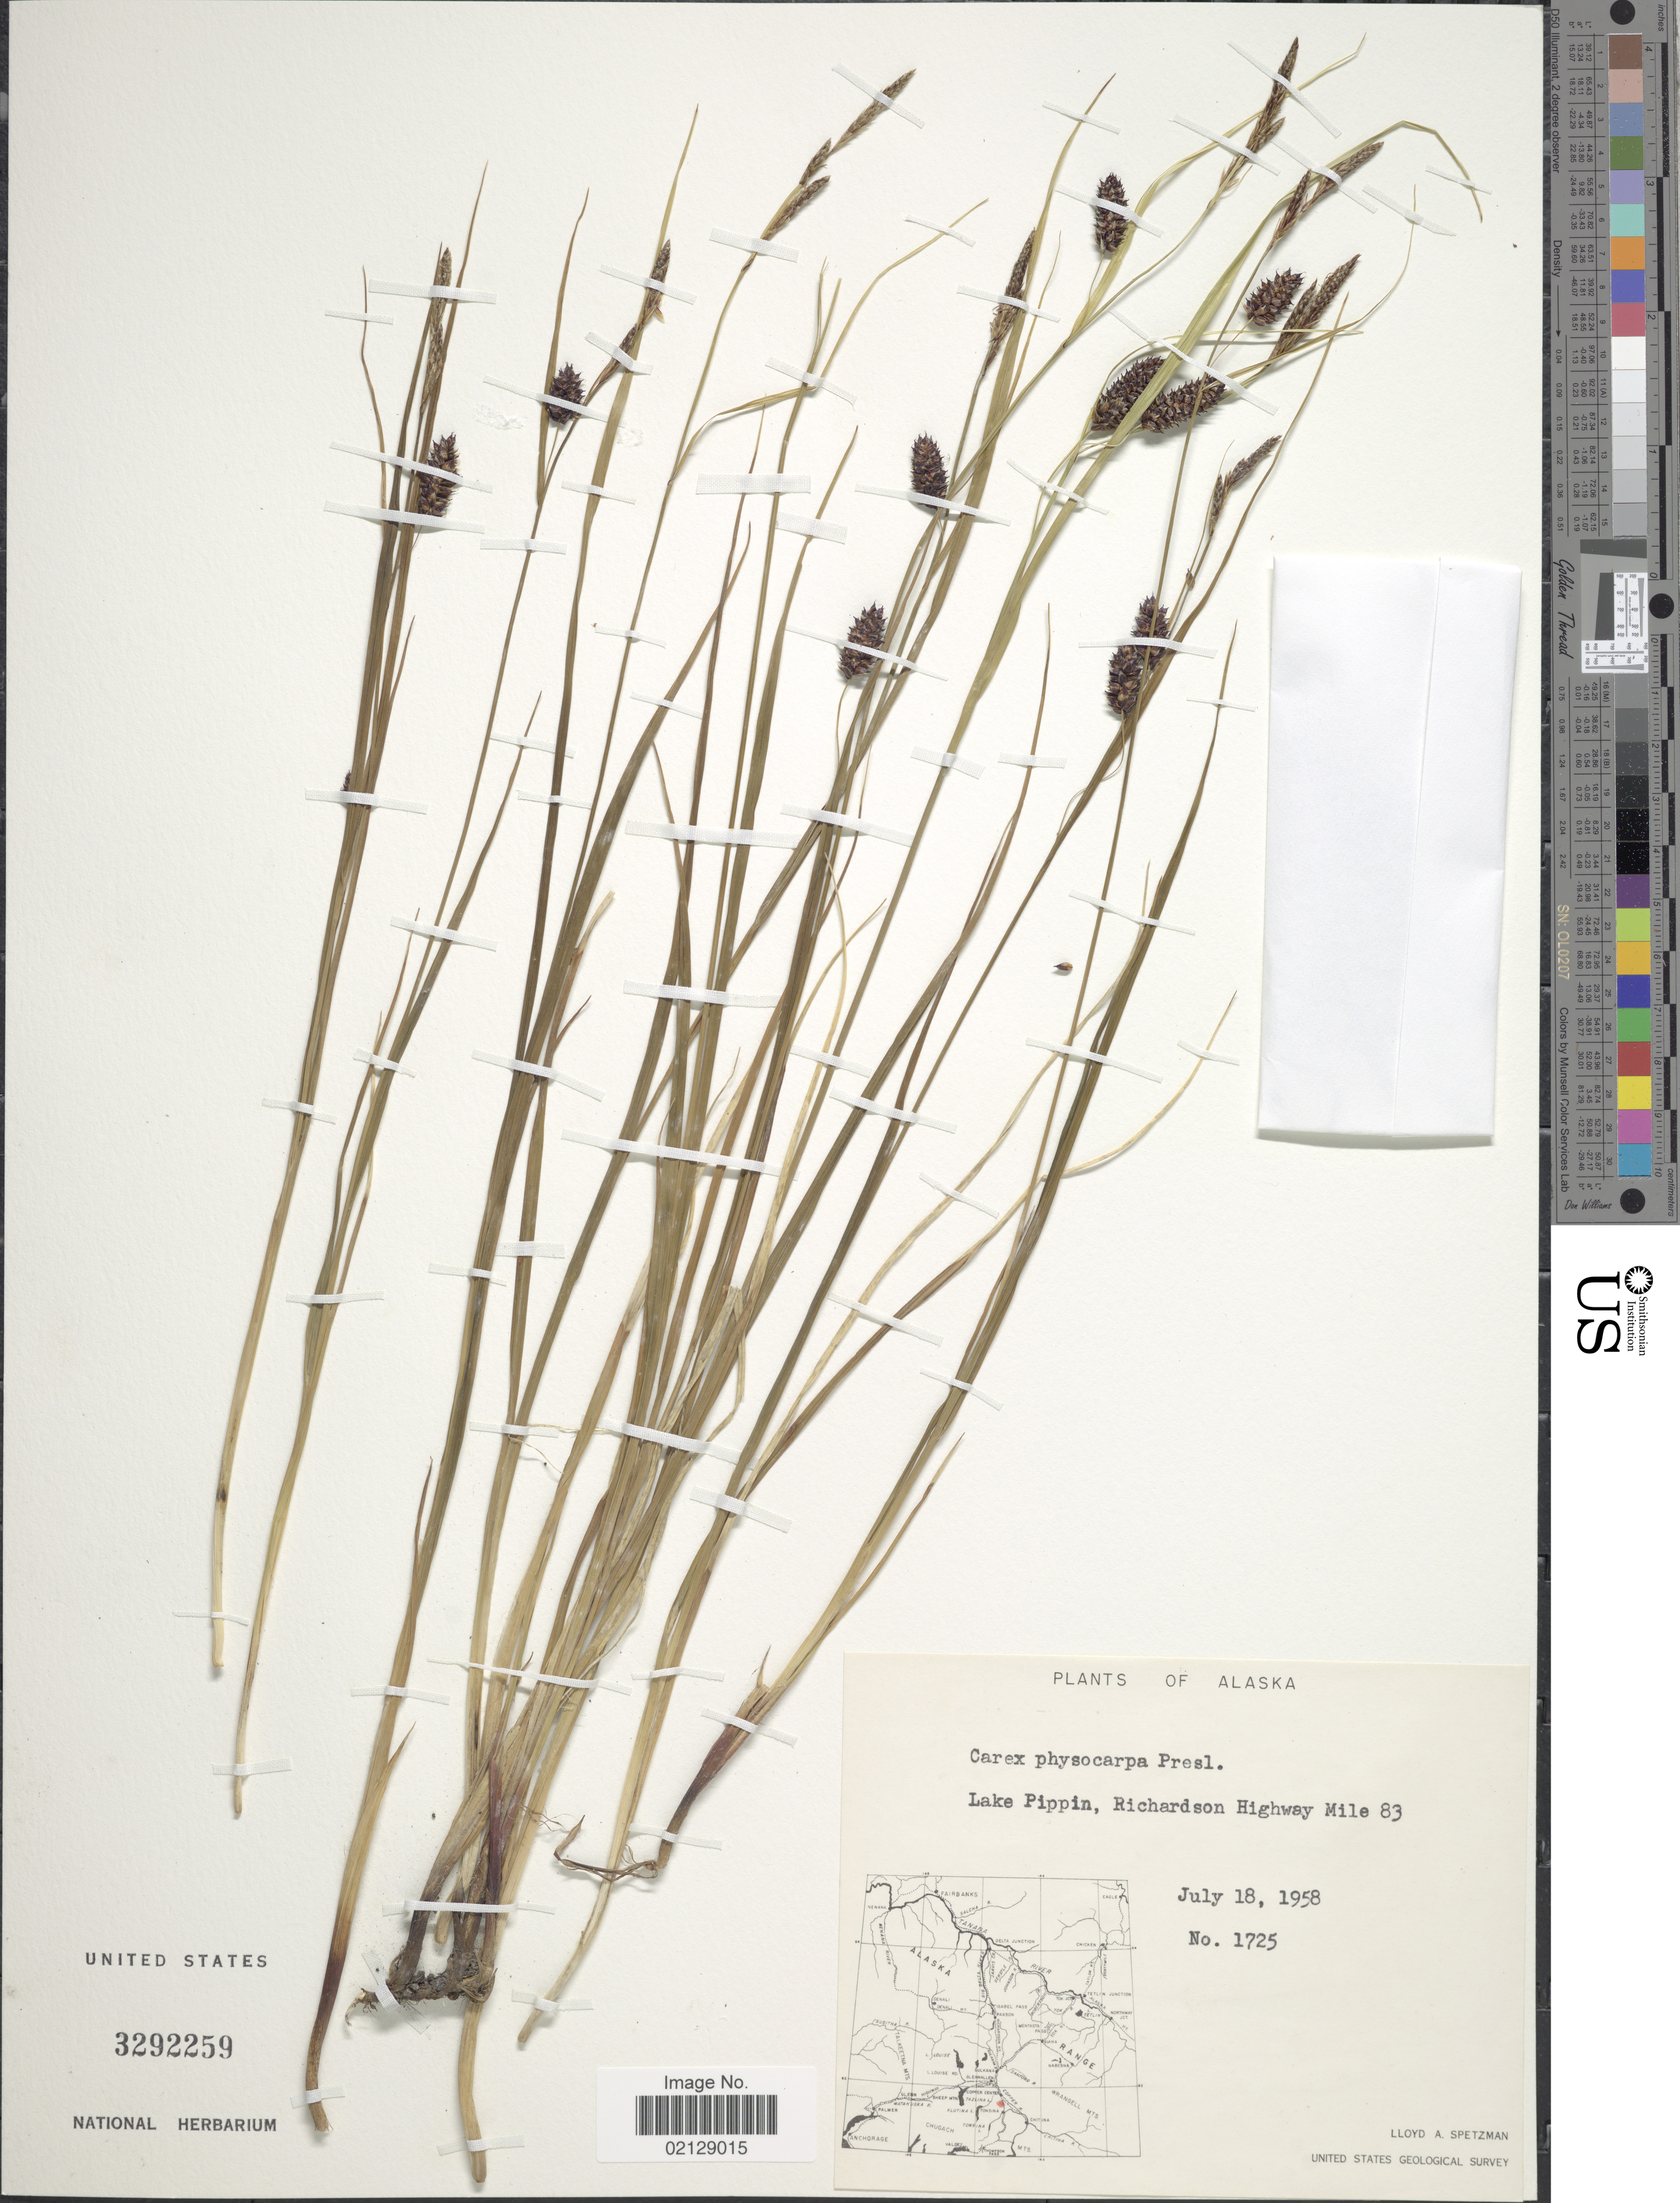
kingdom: Plantae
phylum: Tracheophyta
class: Liliopsida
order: Poales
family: Cyperaceae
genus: Carex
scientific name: Carex saxatilis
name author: L.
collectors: L. Spetzman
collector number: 1725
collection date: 1958-07-18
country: United States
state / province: Alaska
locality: Lake Pippin, Richardson Highway Mile 83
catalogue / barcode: US 3292259